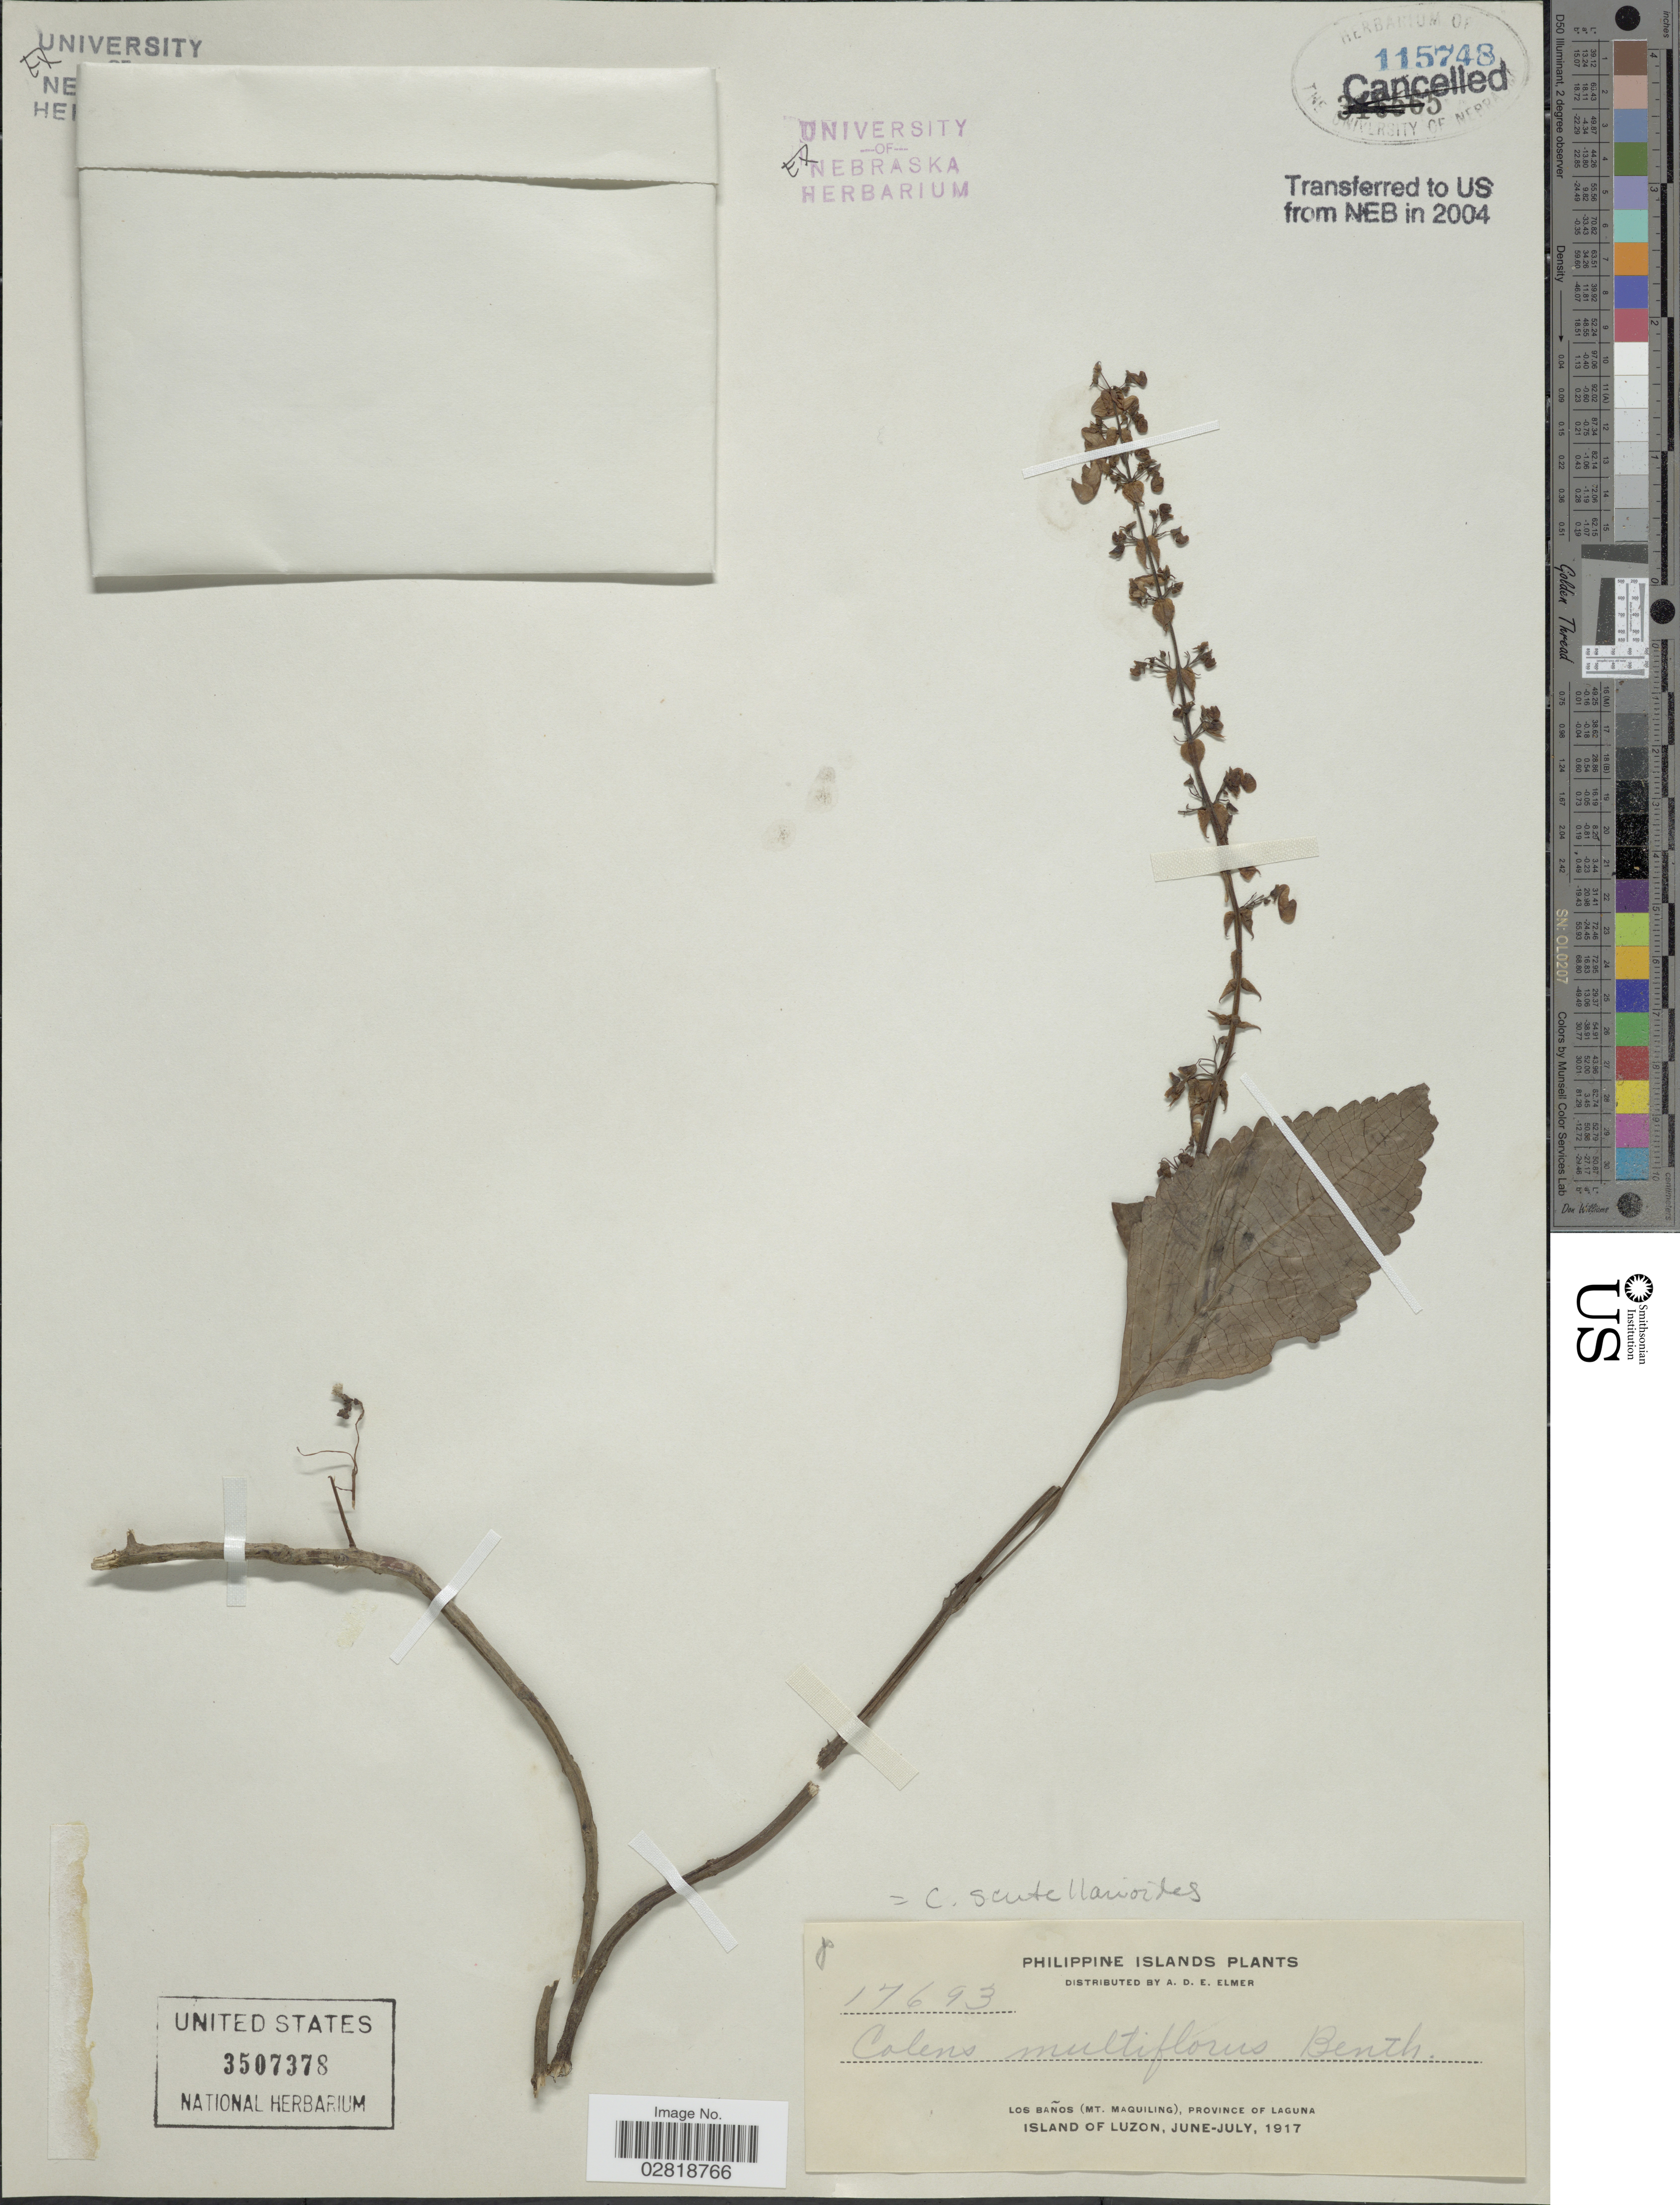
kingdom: Plantae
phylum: Tracheophyta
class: Magnoliopsida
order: Lamiales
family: Lamiaceae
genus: Plectranthus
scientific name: Plectranthus scutellarioides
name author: (L.) R. Br.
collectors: A. D. E. Elmer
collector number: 17693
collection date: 1917-06/1917-07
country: Philippines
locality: Philippine Islands. Los Baños (Mt. Maquiling), Province of Laguna. Island of Luzon.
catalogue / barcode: US 3507378